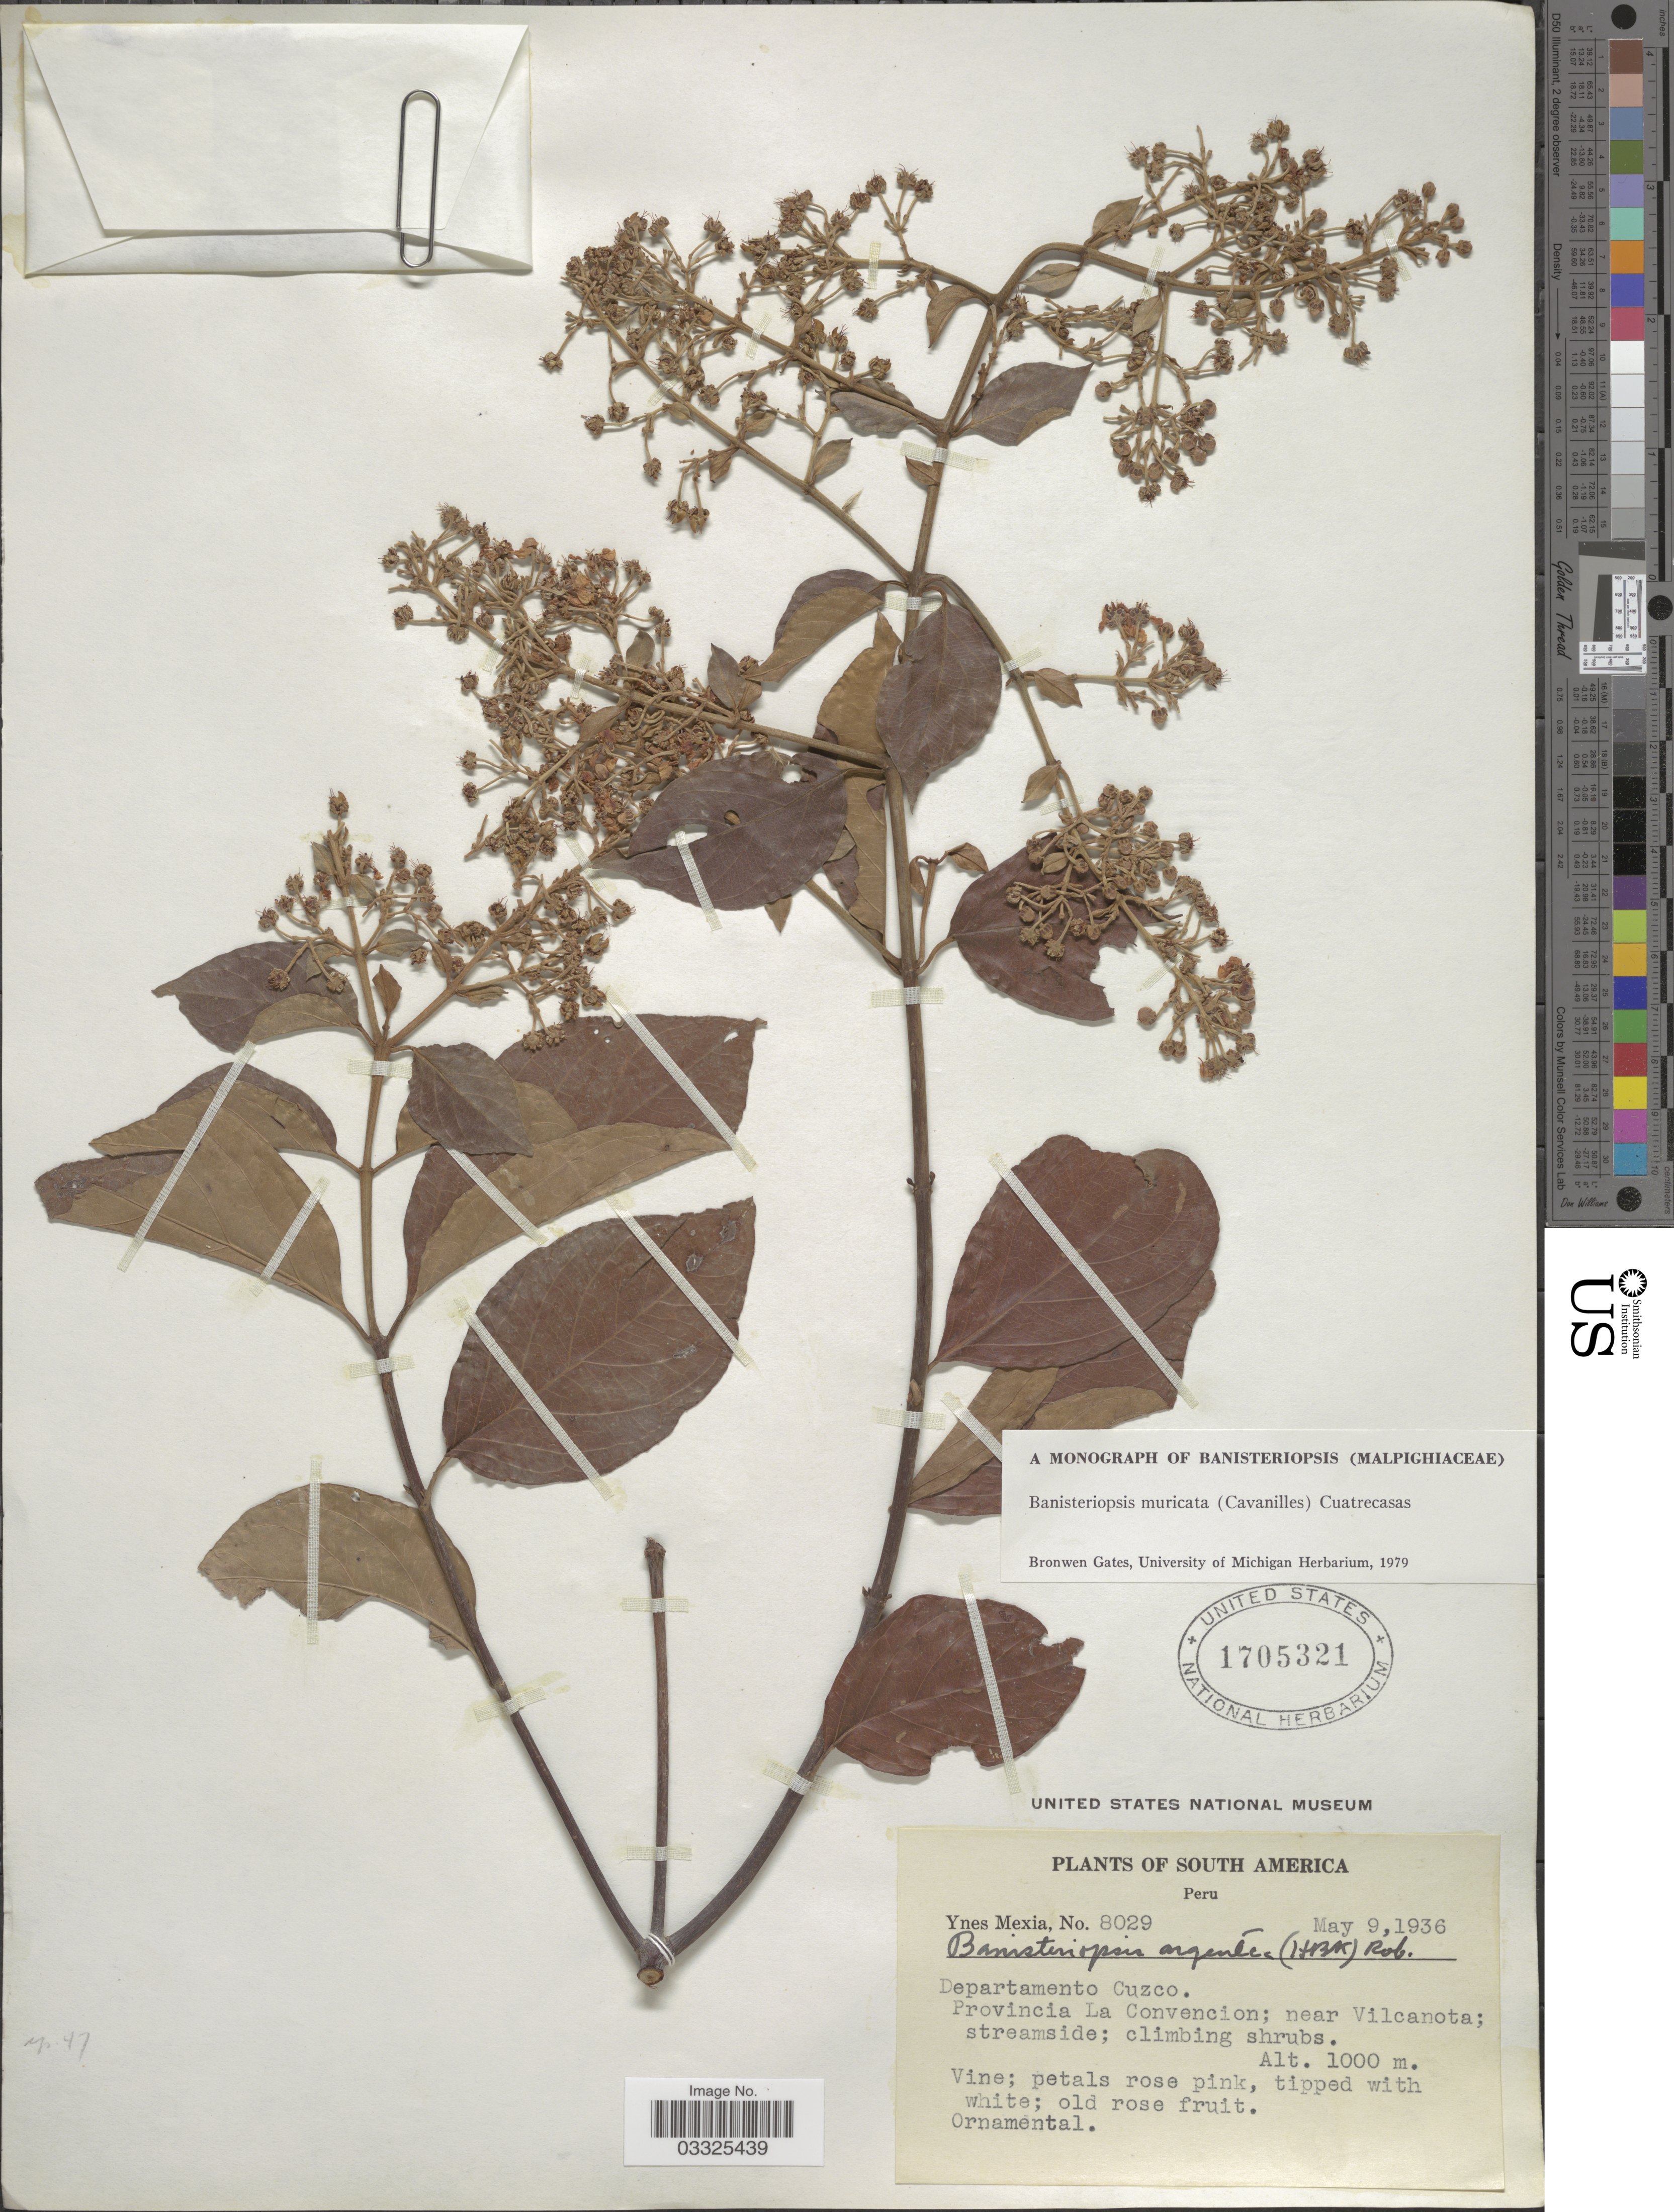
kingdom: Plantae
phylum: Tracheophyta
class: Magnoliopsida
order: Malpighiales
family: Malpighiaceae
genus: Banisteriopsis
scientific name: Banisteriopsis muricata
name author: (Cav.) Cuatrec.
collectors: Y. Mexia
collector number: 8029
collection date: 1936-05-09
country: Peru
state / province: Cusco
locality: Departamento Cuzco. Provincia La Convencion; near Vilcanota.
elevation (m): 1000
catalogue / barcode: US 1705321